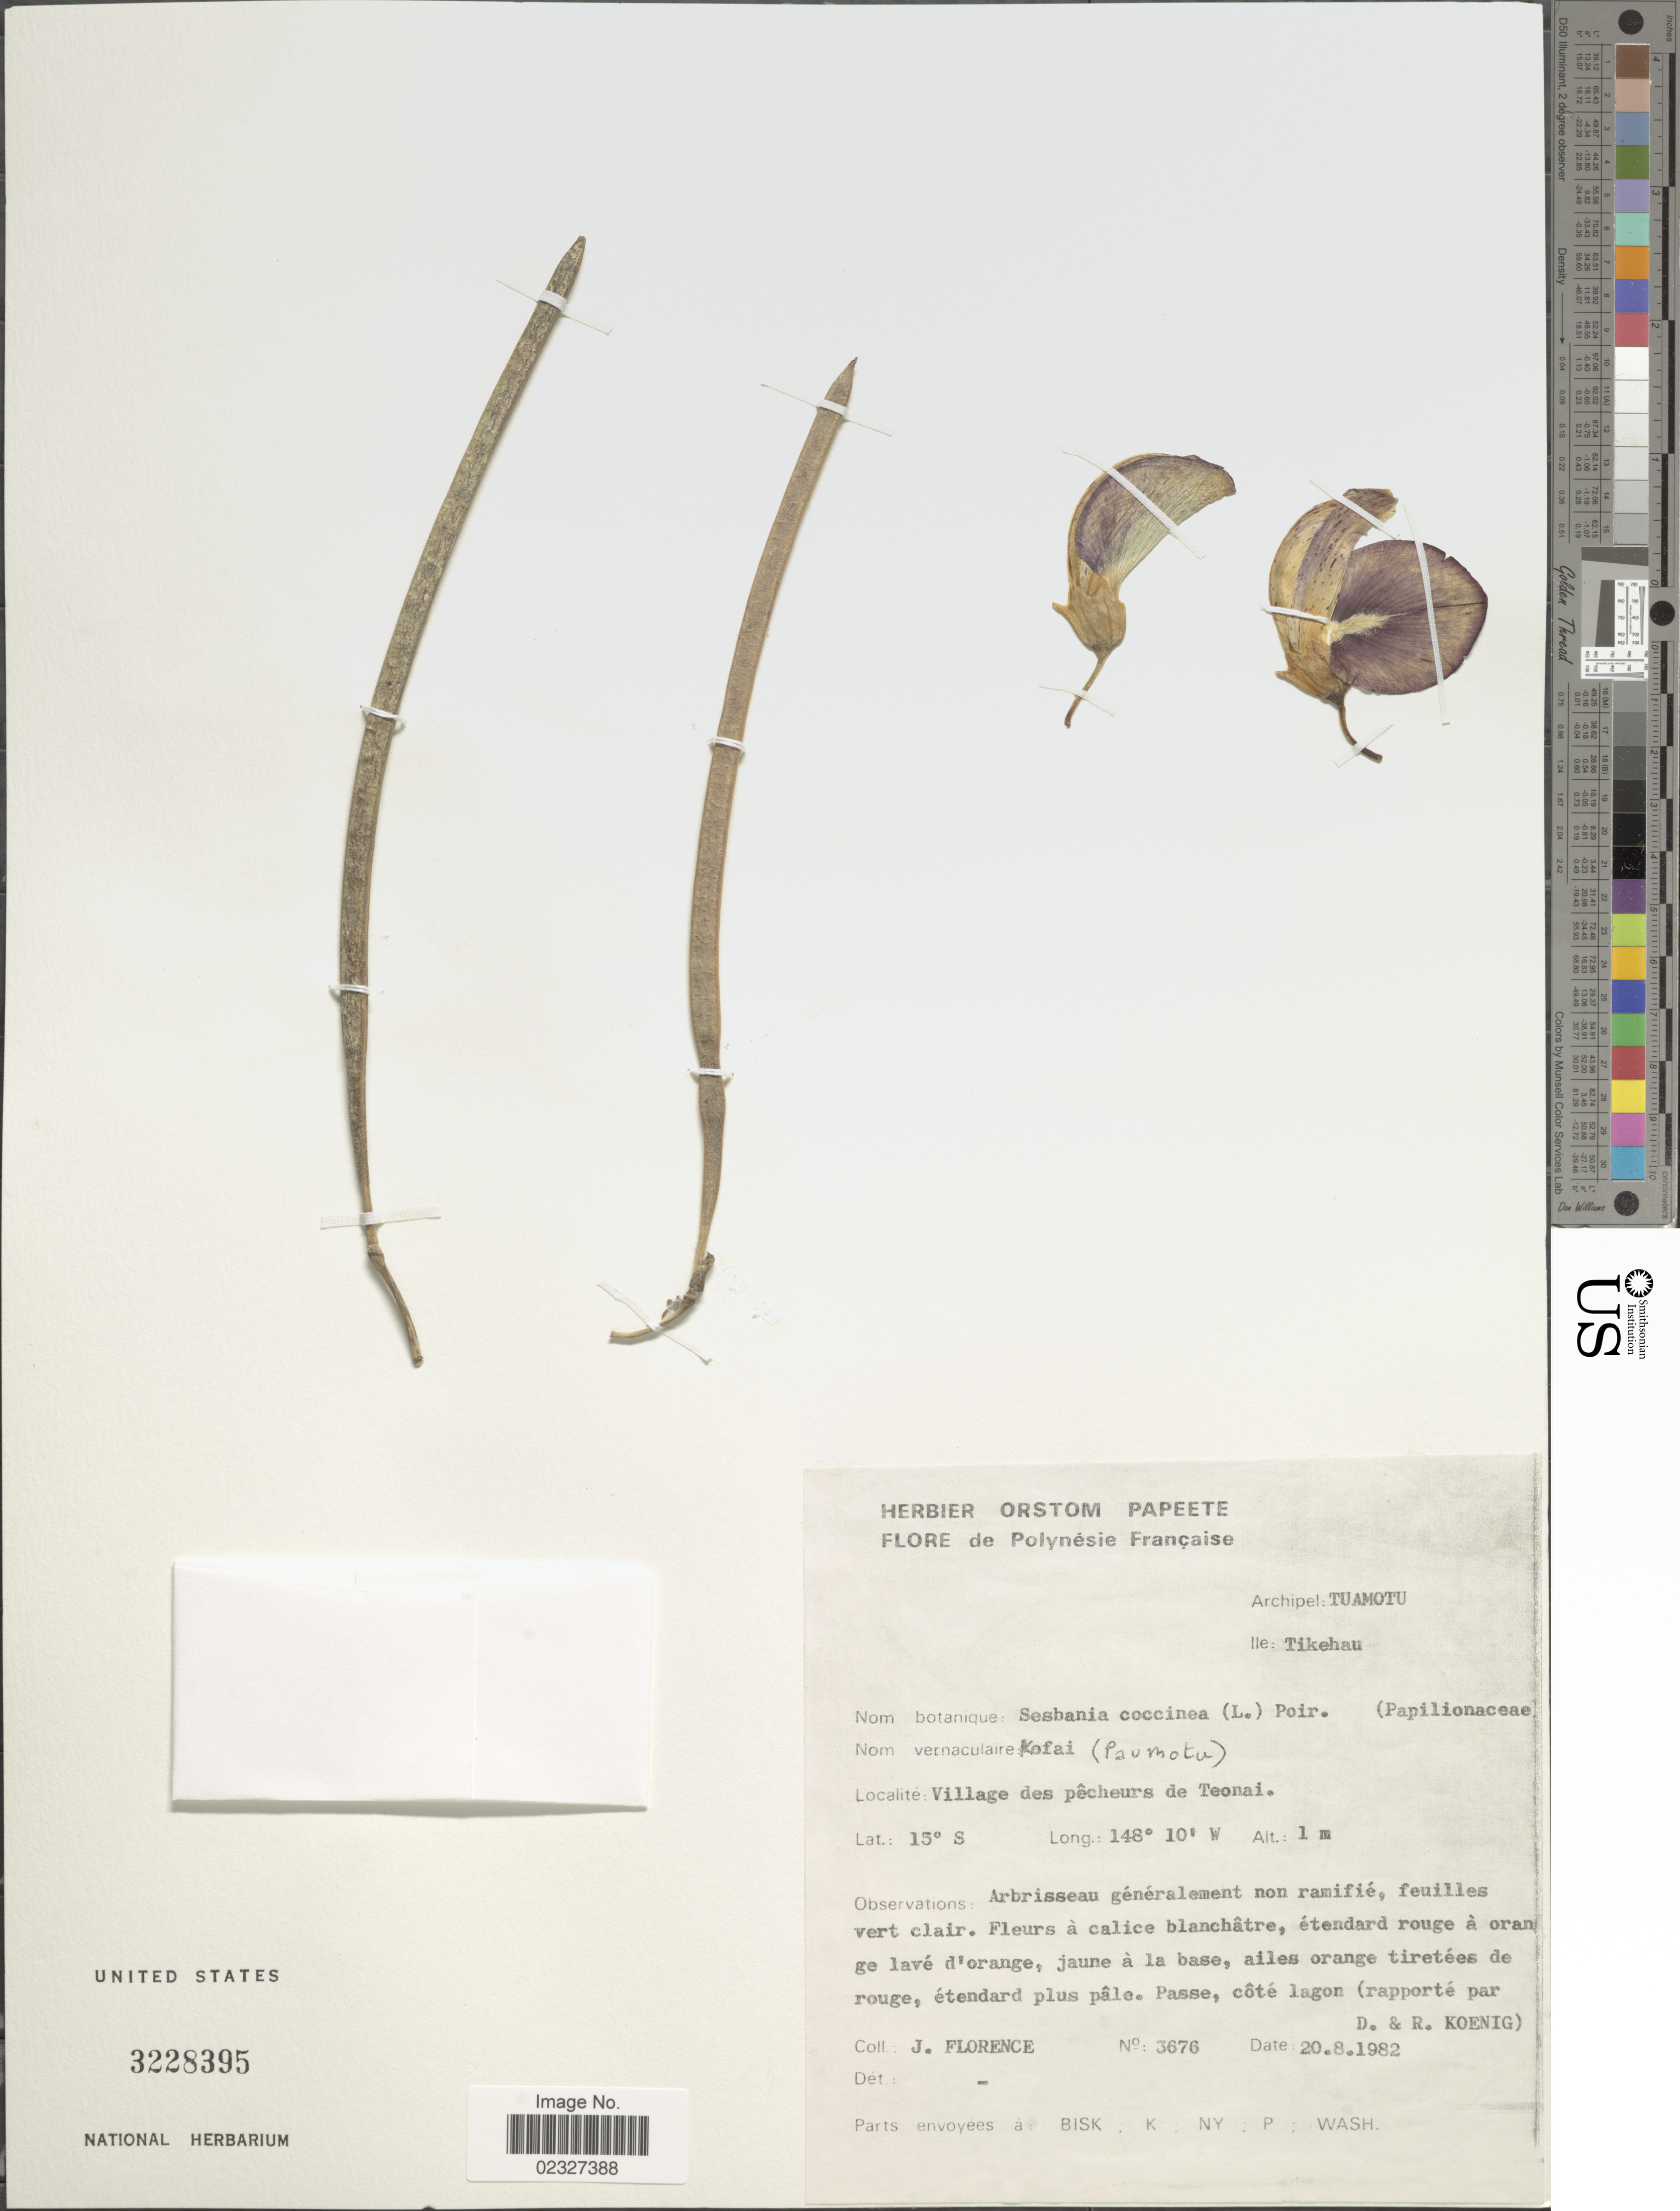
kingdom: Plantae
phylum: Tracheophyta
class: Magnoliopsida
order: Fabales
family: Fabaceae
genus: Sesbania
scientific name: Sesbania coccinea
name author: (L. f.) Poir.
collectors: J. Florence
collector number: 3676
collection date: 1982-08-20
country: French Polynesia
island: Tikehau Atoll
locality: Tuamotu, Ille Tikehau, village des pecheurs de Teonai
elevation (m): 1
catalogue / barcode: US 3228395